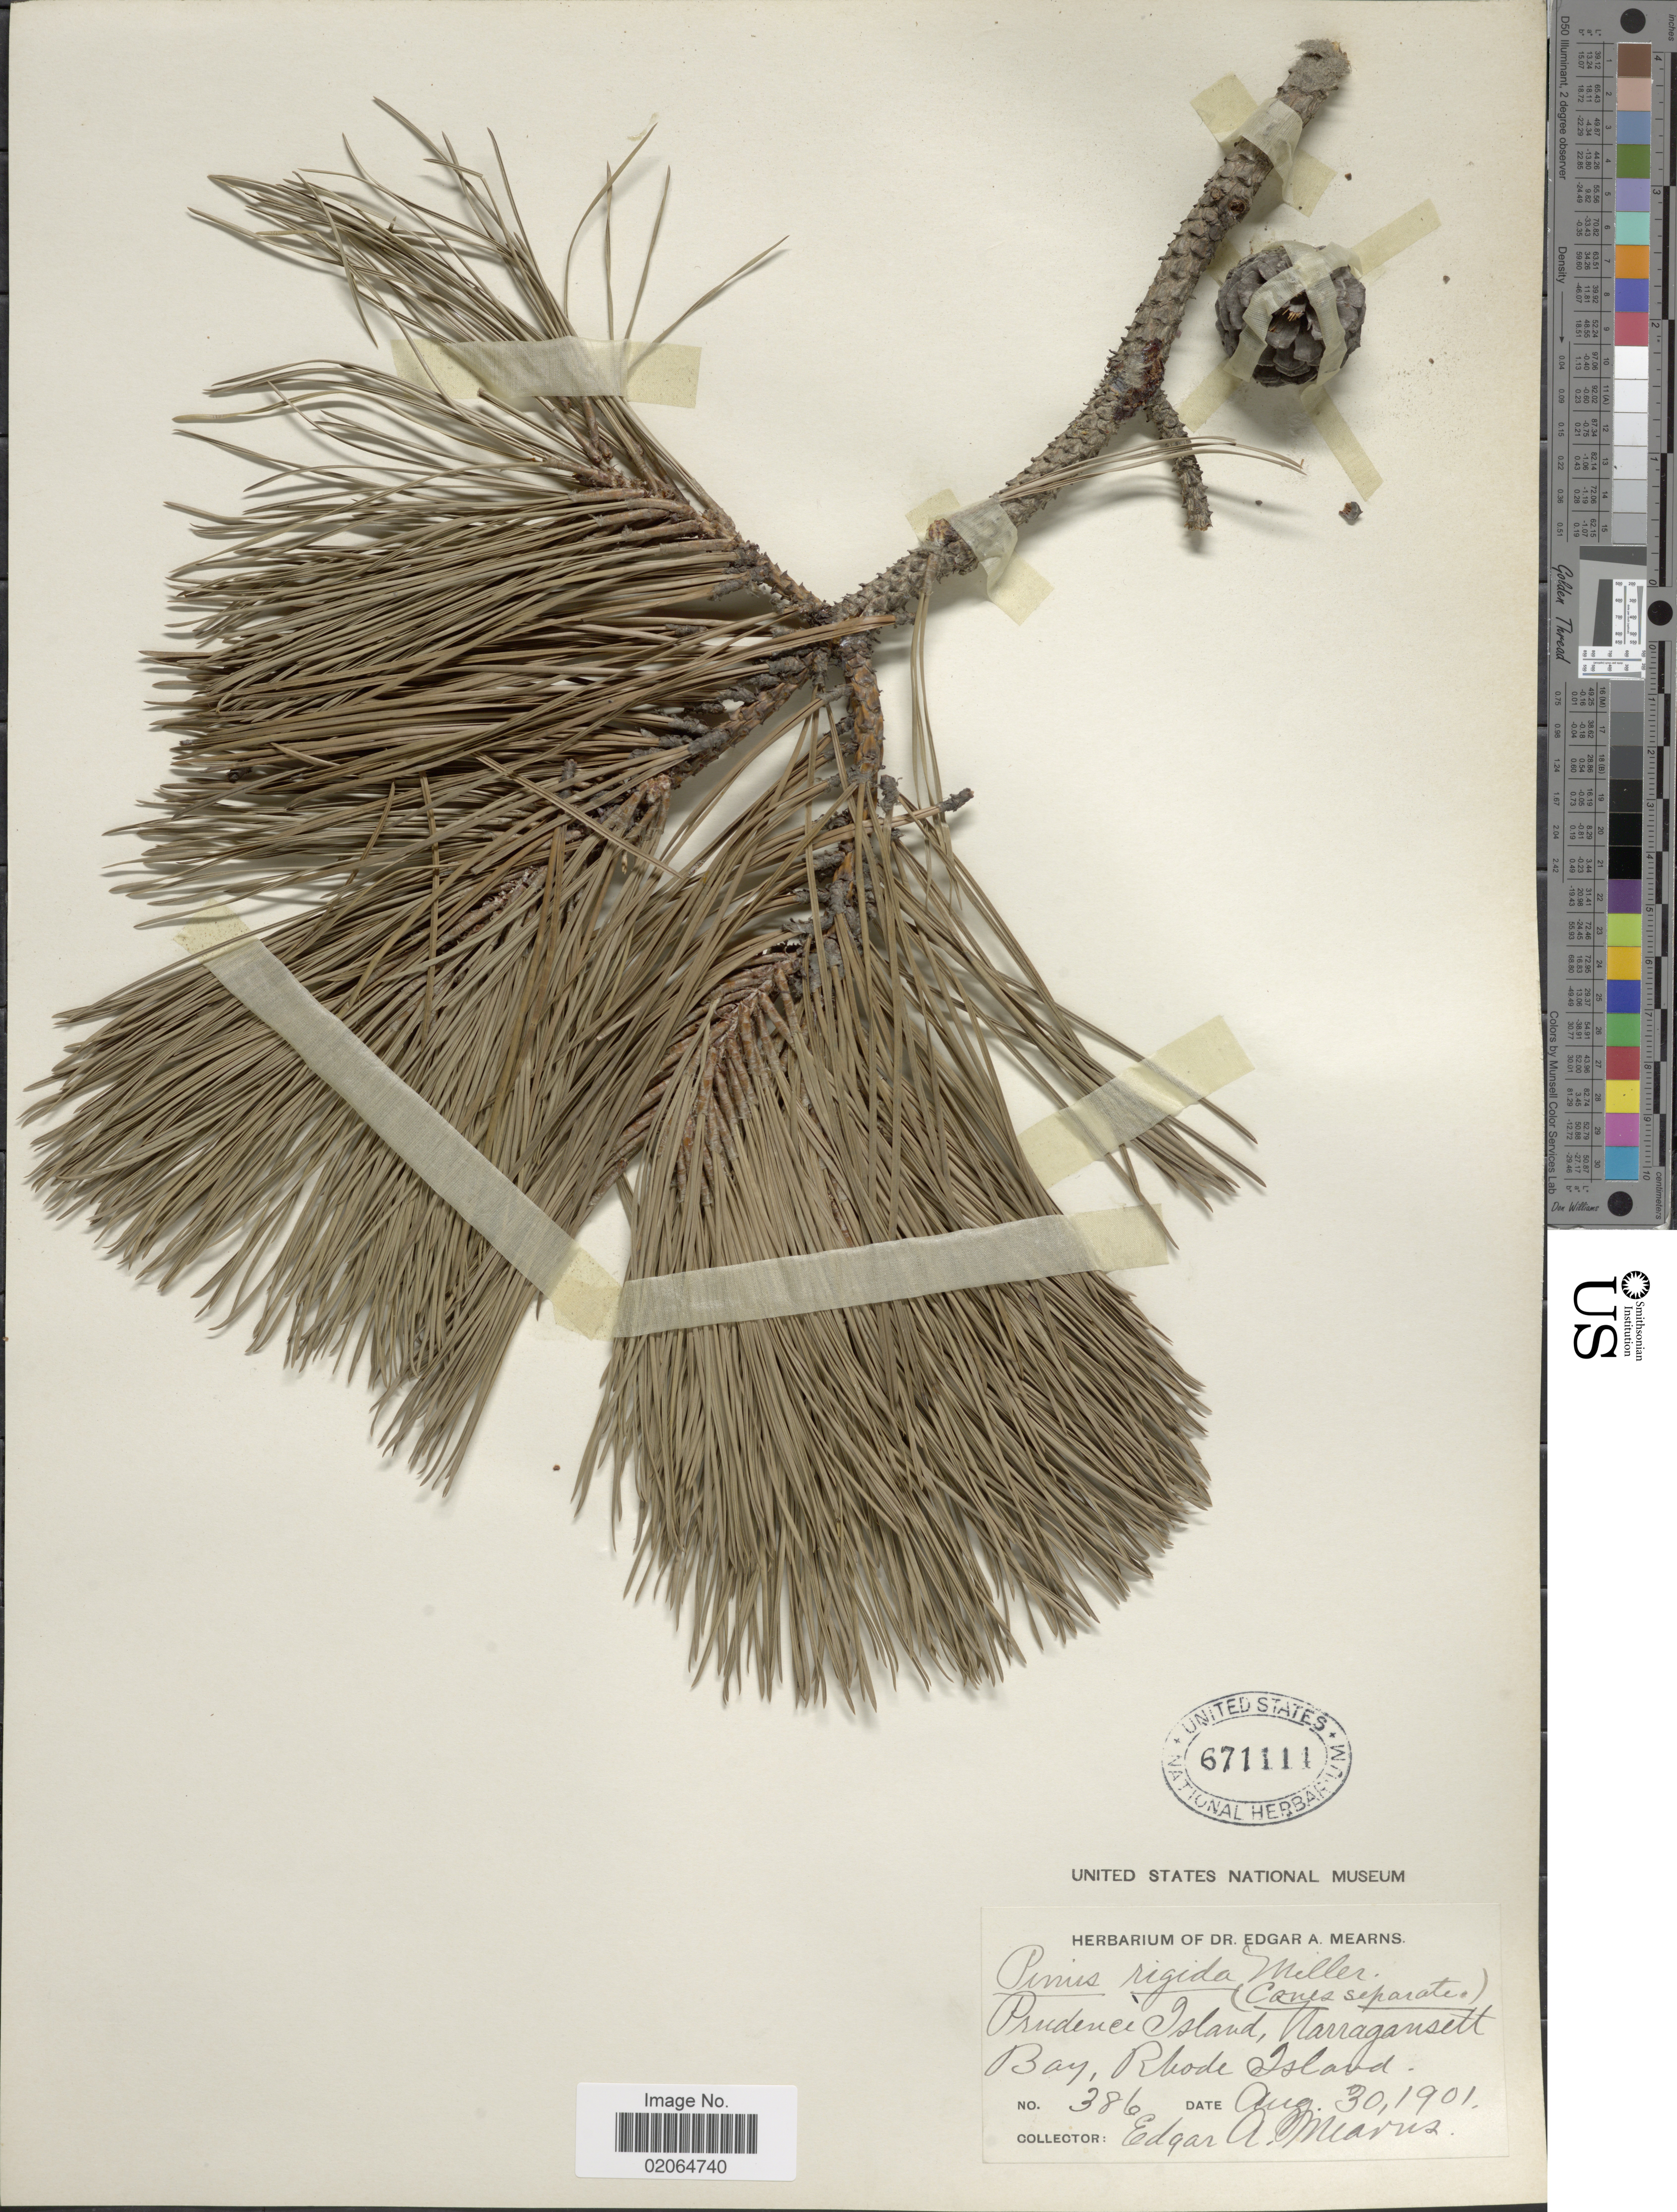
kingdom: Plantae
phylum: Tracheophyta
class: Pinopsida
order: Pinales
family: Pinaceae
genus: Pinus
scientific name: Pinus rigida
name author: Mill.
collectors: E. A. Mearns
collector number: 386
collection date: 1901-08-30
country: United States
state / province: Rhode Island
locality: Prudence Bay, Narragansett Bay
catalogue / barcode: US 671114